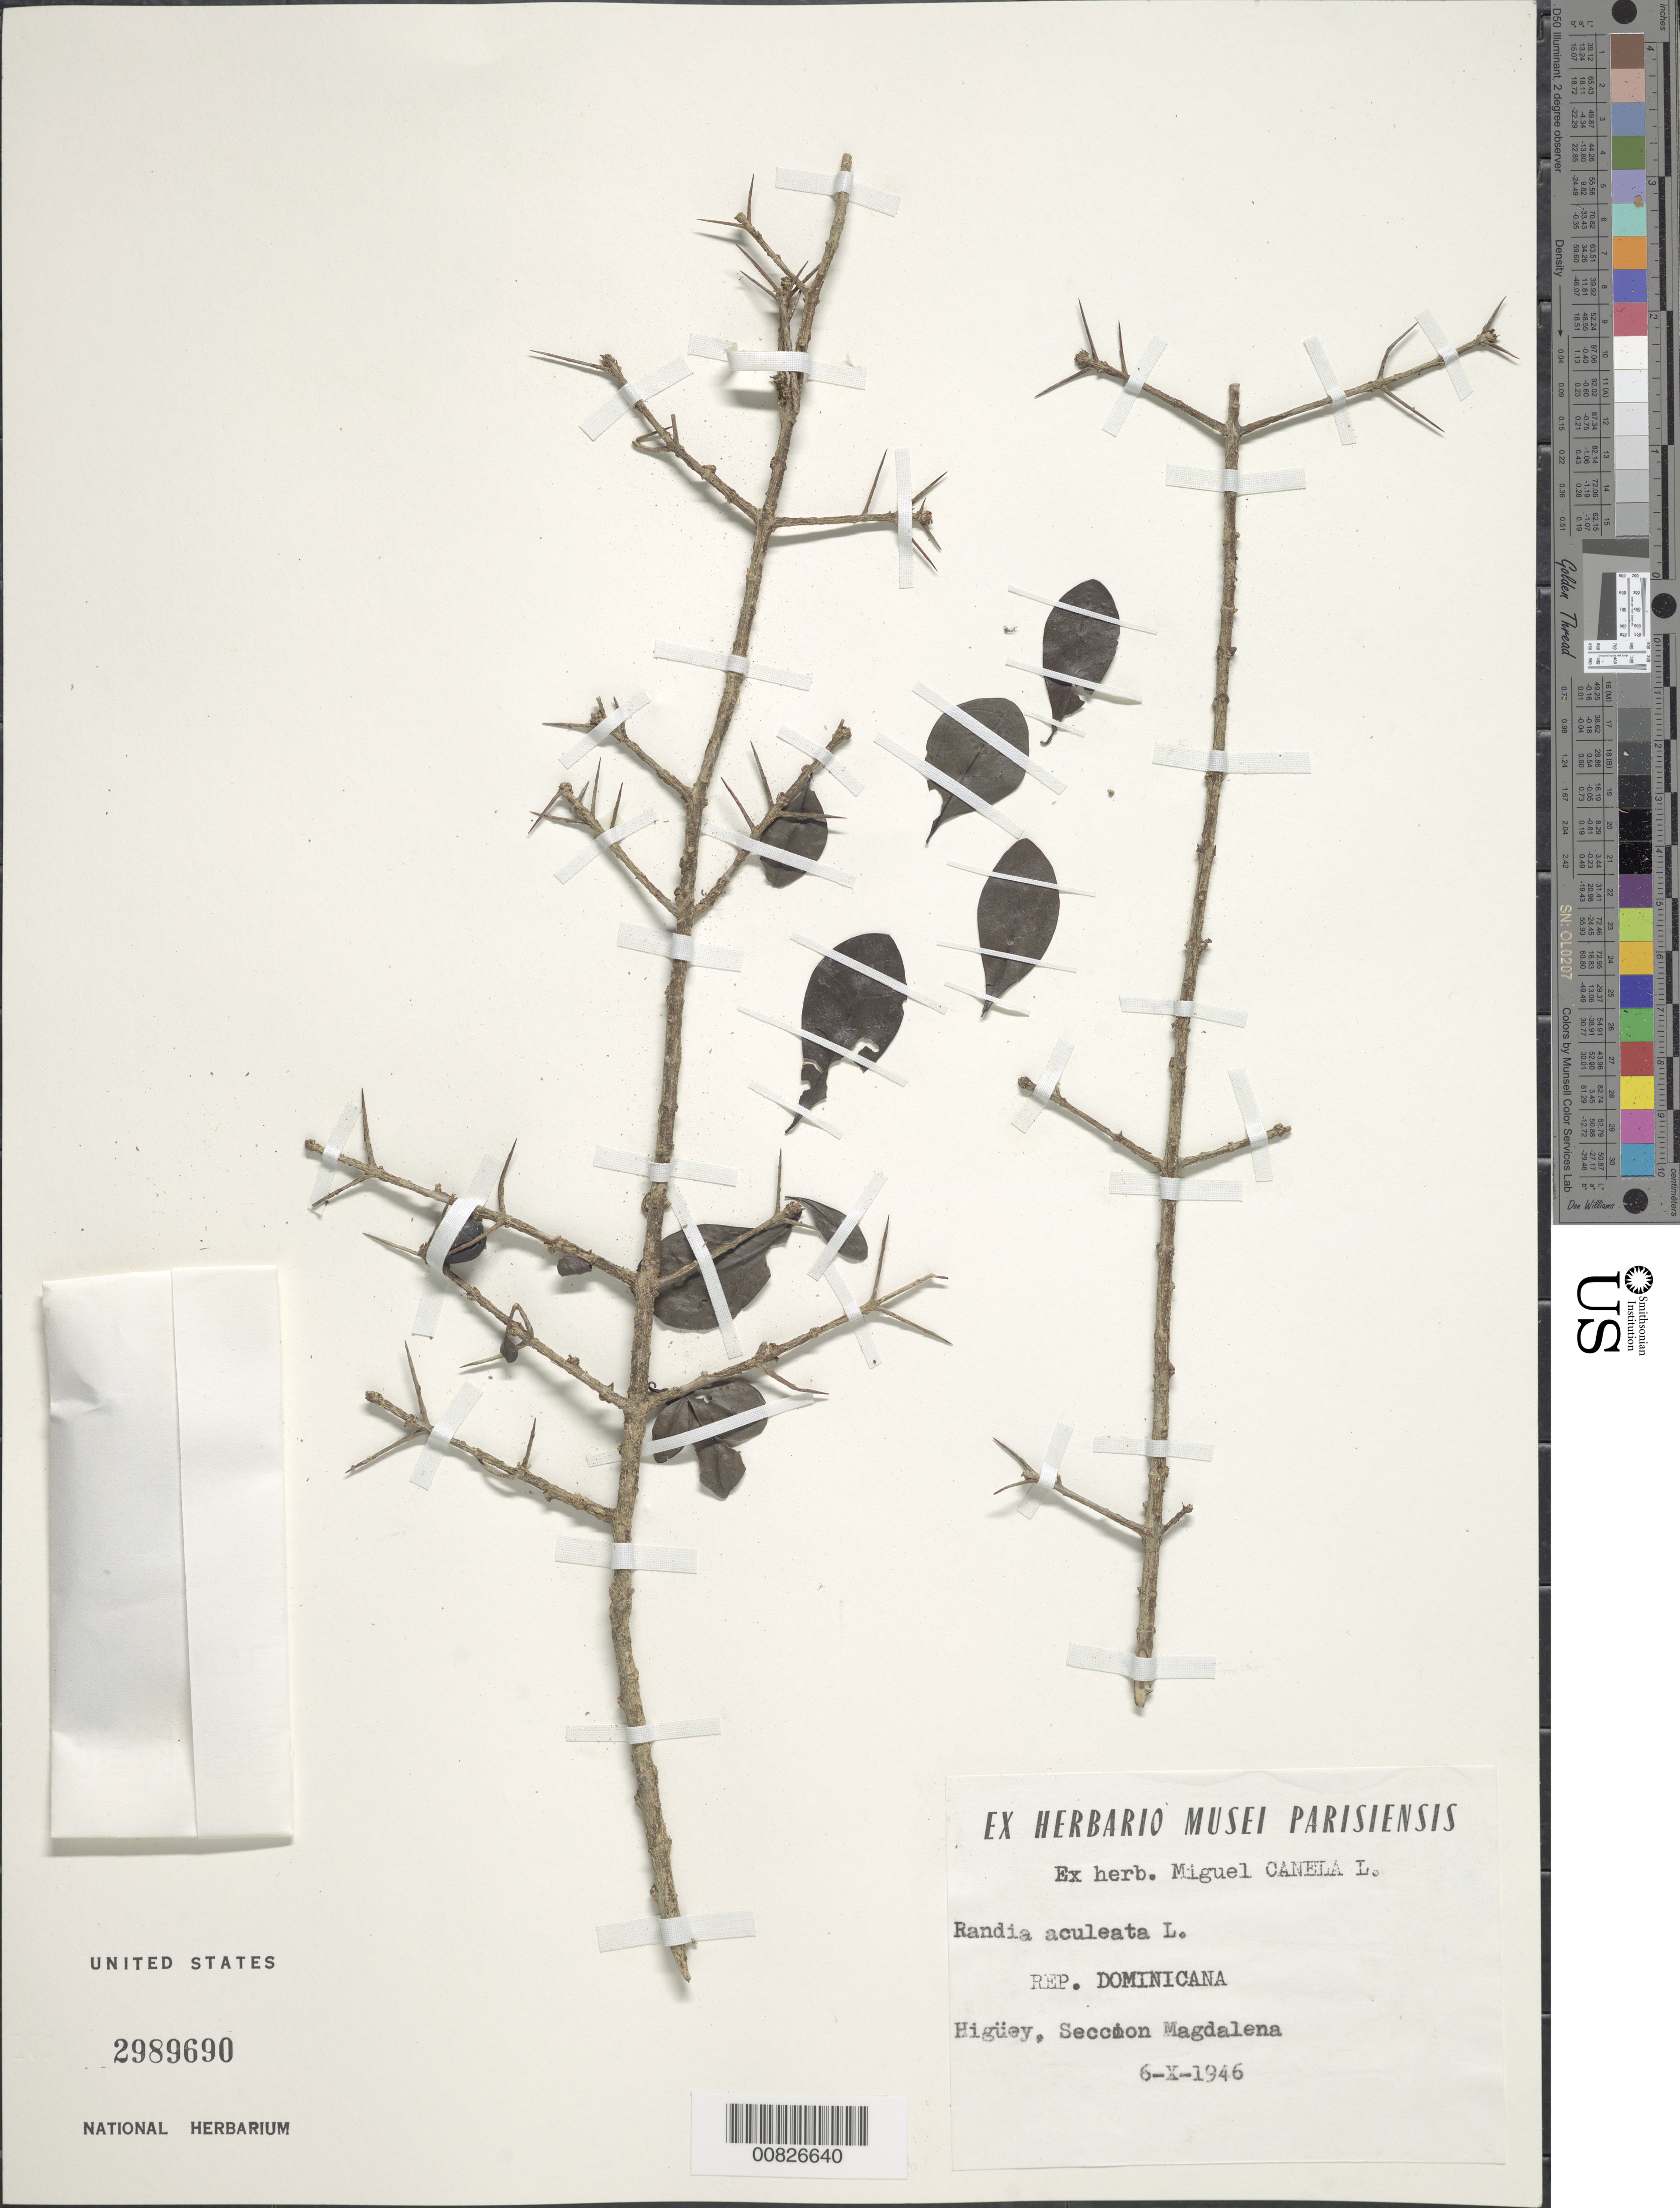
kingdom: Plantae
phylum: Tracheophyta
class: Magnoliopsida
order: Gentianales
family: Rubiaceae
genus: Randia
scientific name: Randia aculeata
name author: L.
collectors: M. Canela Lazaro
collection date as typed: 06 Oct 1946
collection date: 1946-10-06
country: Dominican Republic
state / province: El Seibo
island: Hispaniola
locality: Higüey, Seccion Magdalena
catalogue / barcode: US 2989690